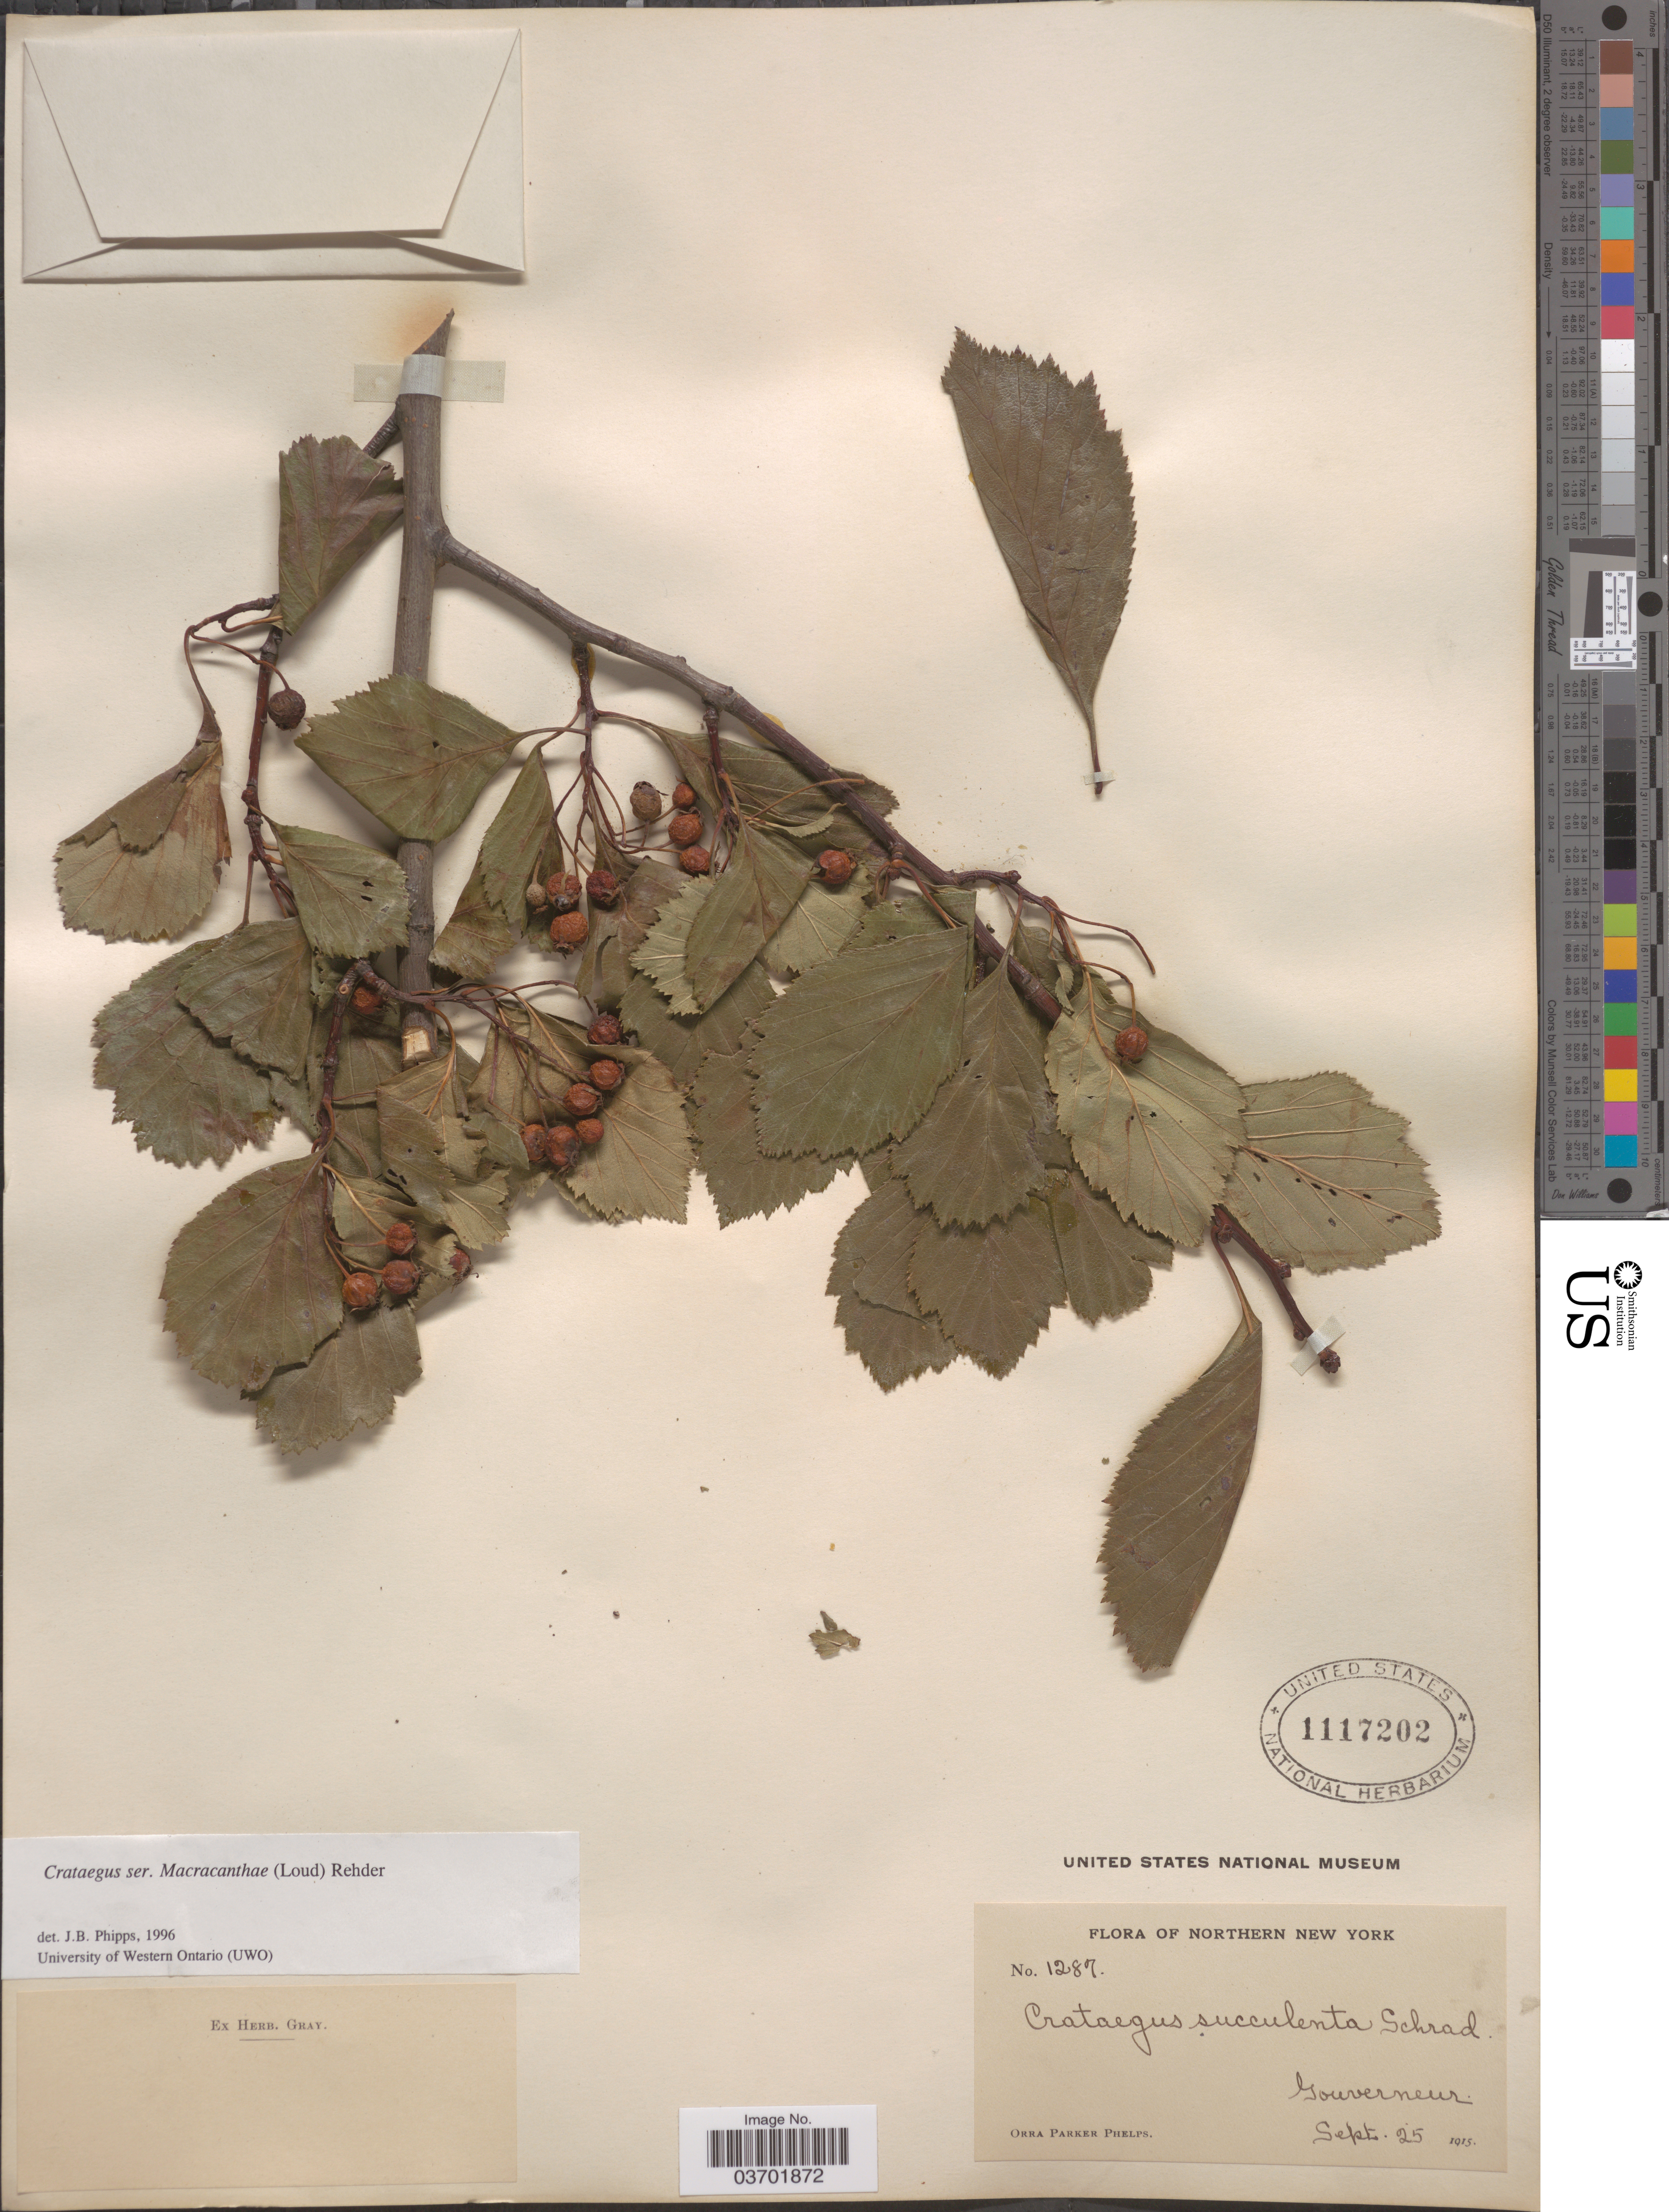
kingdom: Plantae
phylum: Tracheophyta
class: Magnoliopsida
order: Rosales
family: Rosaceae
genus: Crataegus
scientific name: Crataegus succulenta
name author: Schrad. ex Link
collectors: O. P. Phelps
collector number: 1287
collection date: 1915-09-25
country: United States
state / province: New York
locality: Northern New York. Gouverneur.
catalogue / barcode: US 1117202